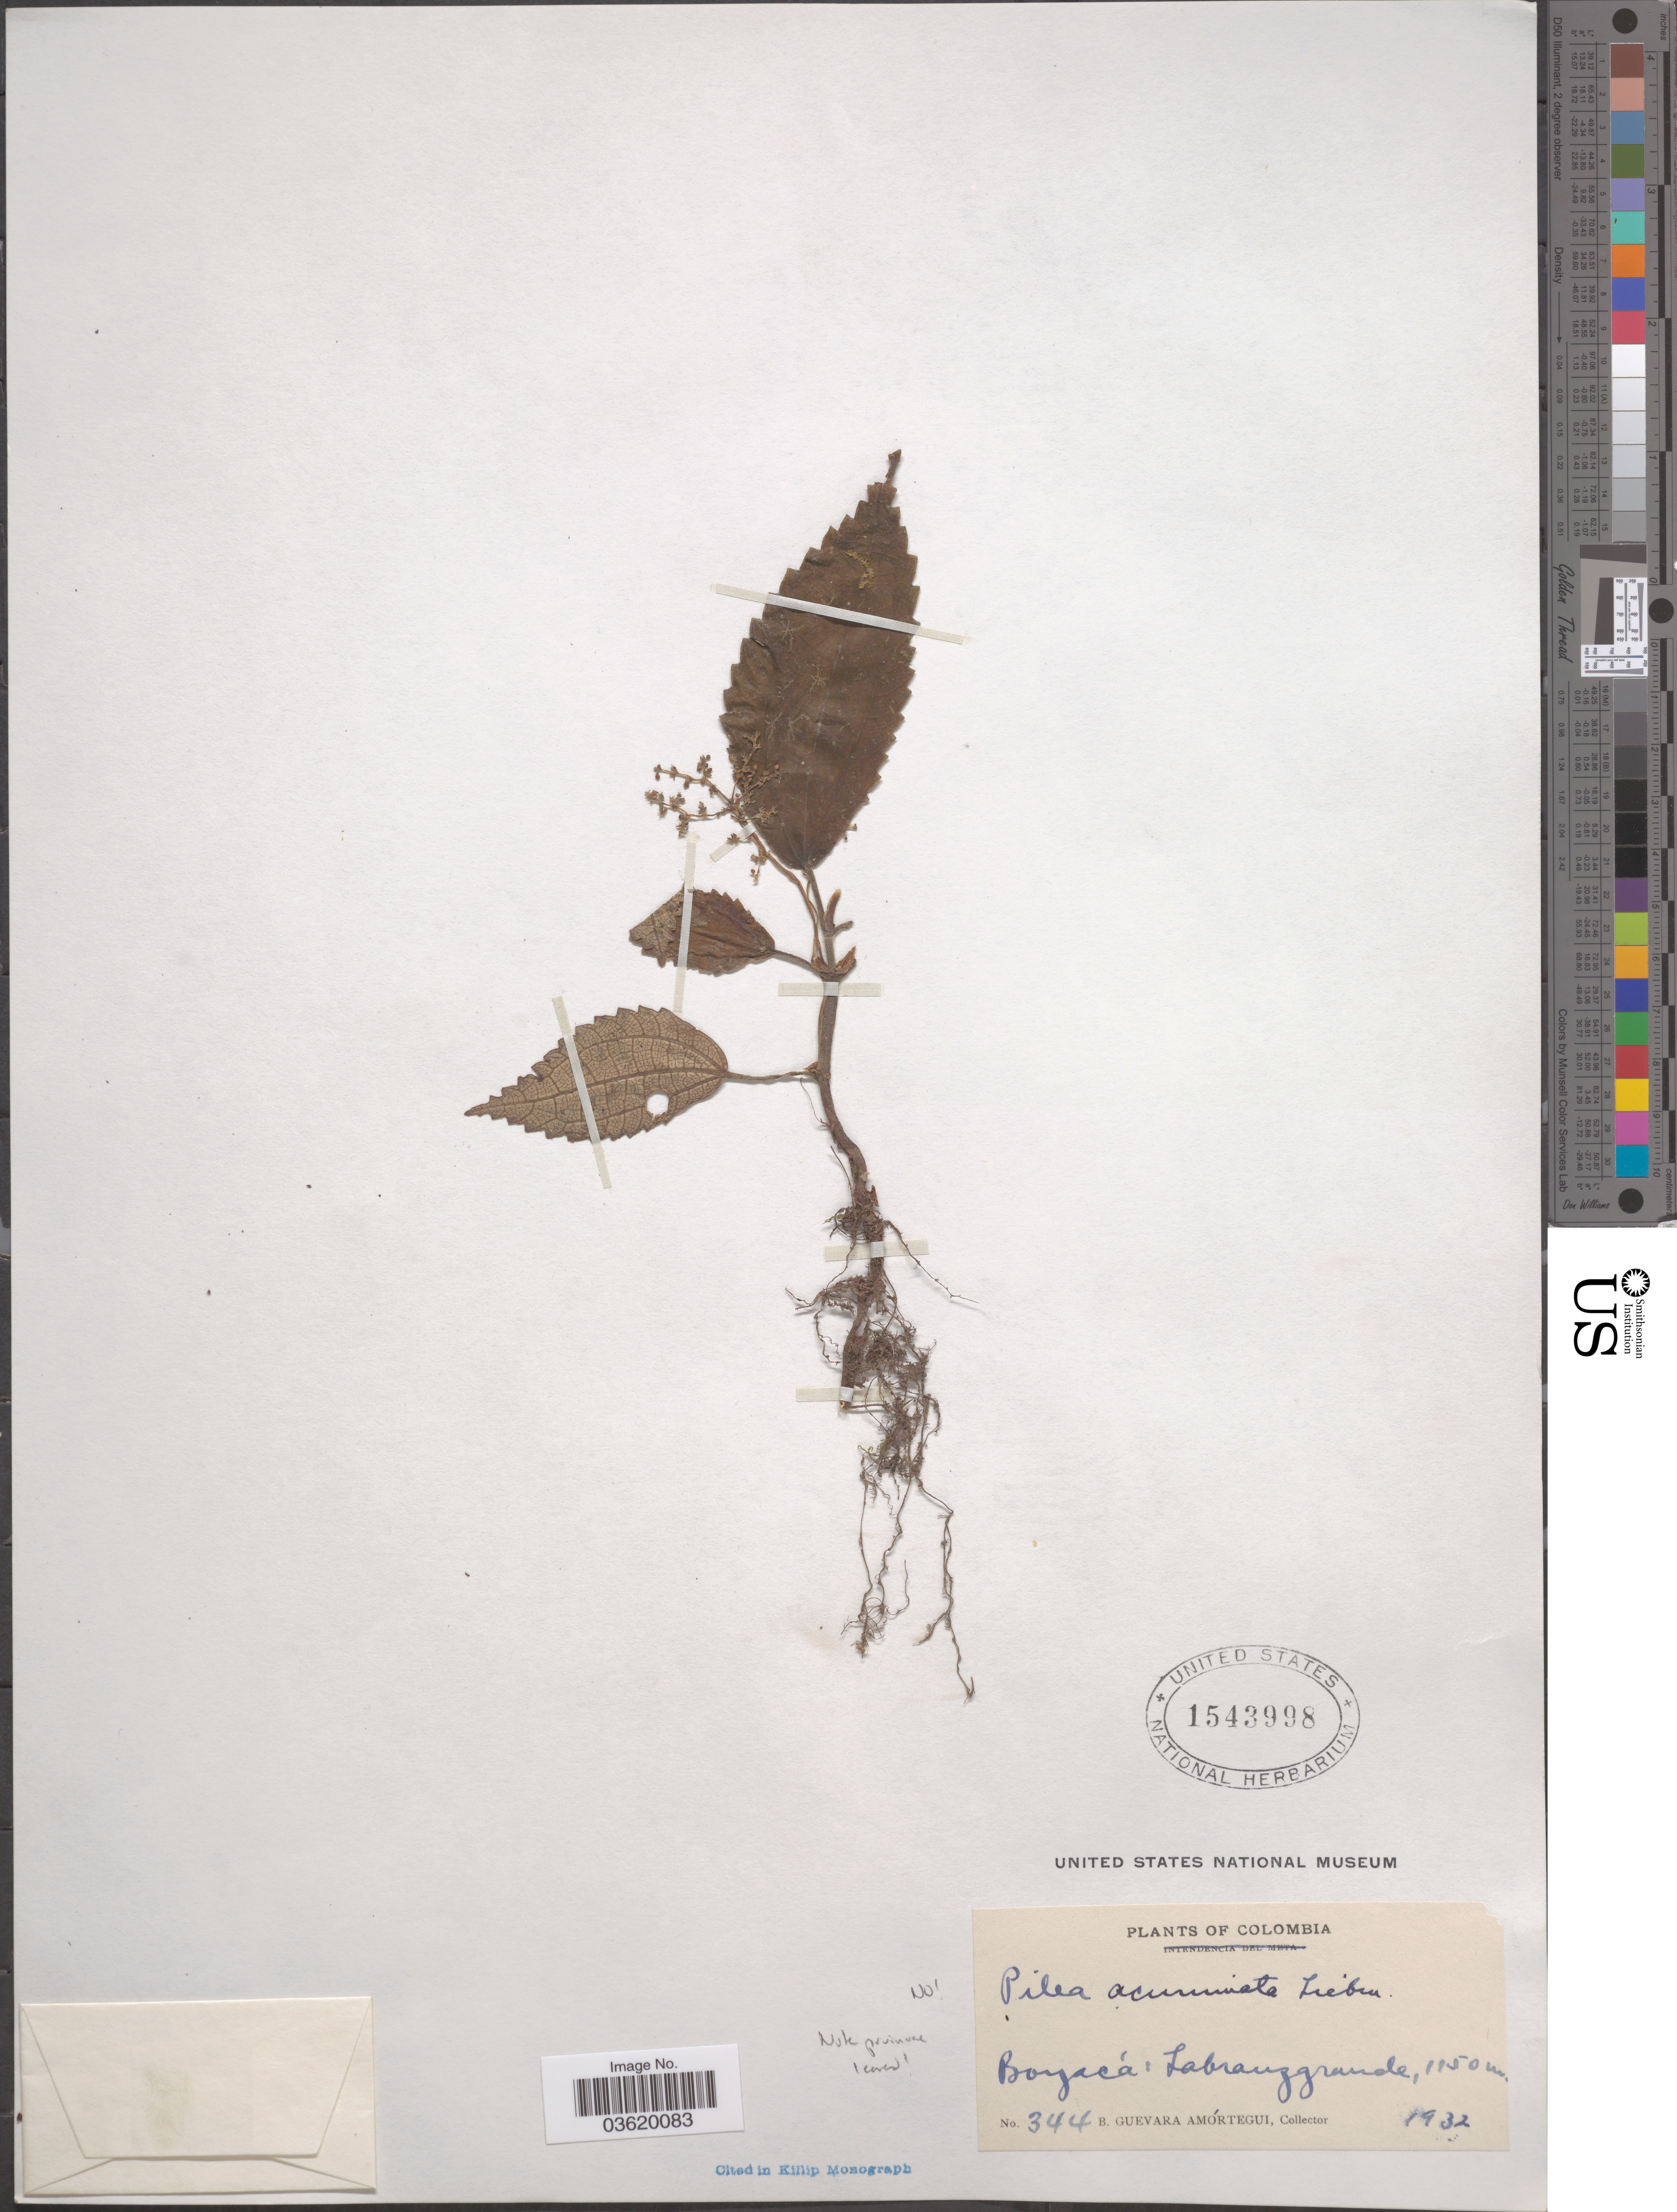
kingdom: Plantae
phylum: Tracheophyta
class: Magnoliopsida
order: Rosales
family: Urticaceae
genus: Pilea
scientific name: Pilea acuminata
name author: Liebm.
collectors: B. Guevara Amortegui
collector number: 344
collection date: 1932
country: Colombia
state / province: Boyacá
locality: Labranzgrande.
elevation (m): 1150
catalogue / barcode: US 1543998